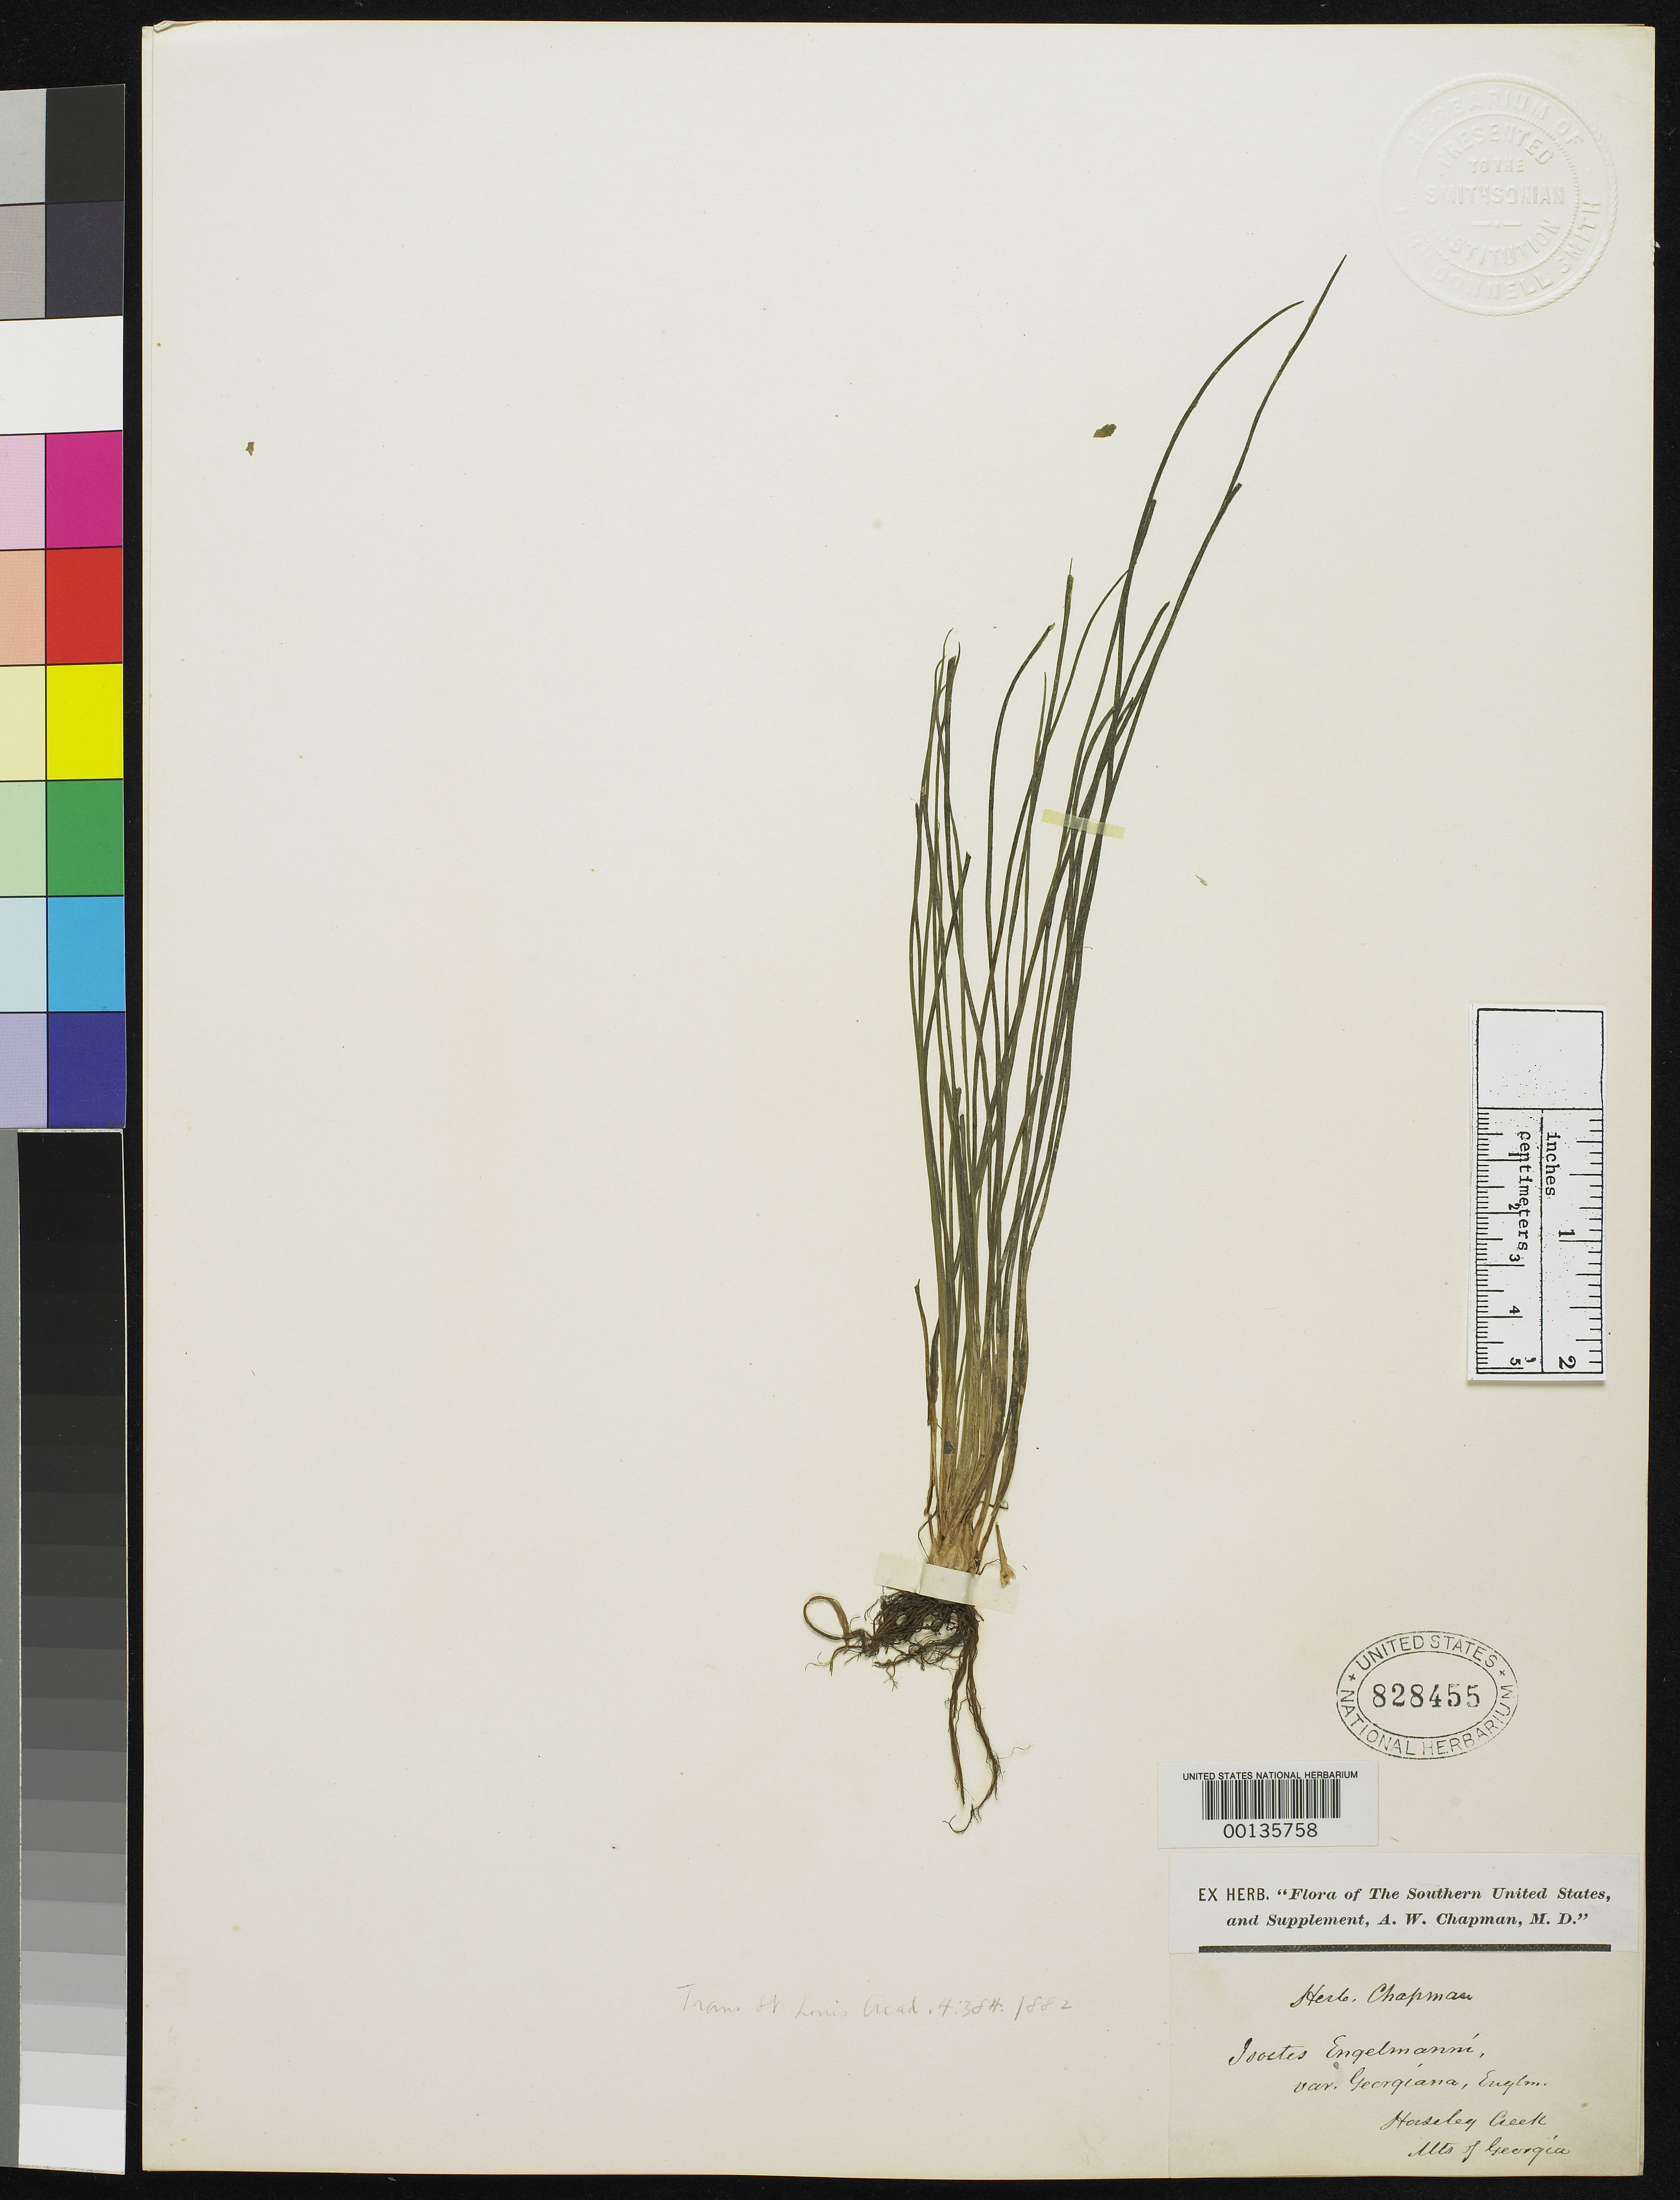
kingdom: Plantae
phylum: Tracheophyta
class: Lycopodiopsida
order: Isoetales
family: Isoetaceae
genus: Isoetes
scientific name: Isoetes engelmannii var. georgiana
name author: Engelm.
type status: Isotype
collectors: A. W. Chapman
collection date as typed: Aug 1872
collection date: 1872-08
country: United States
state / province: Georgia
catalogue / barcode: US 828455